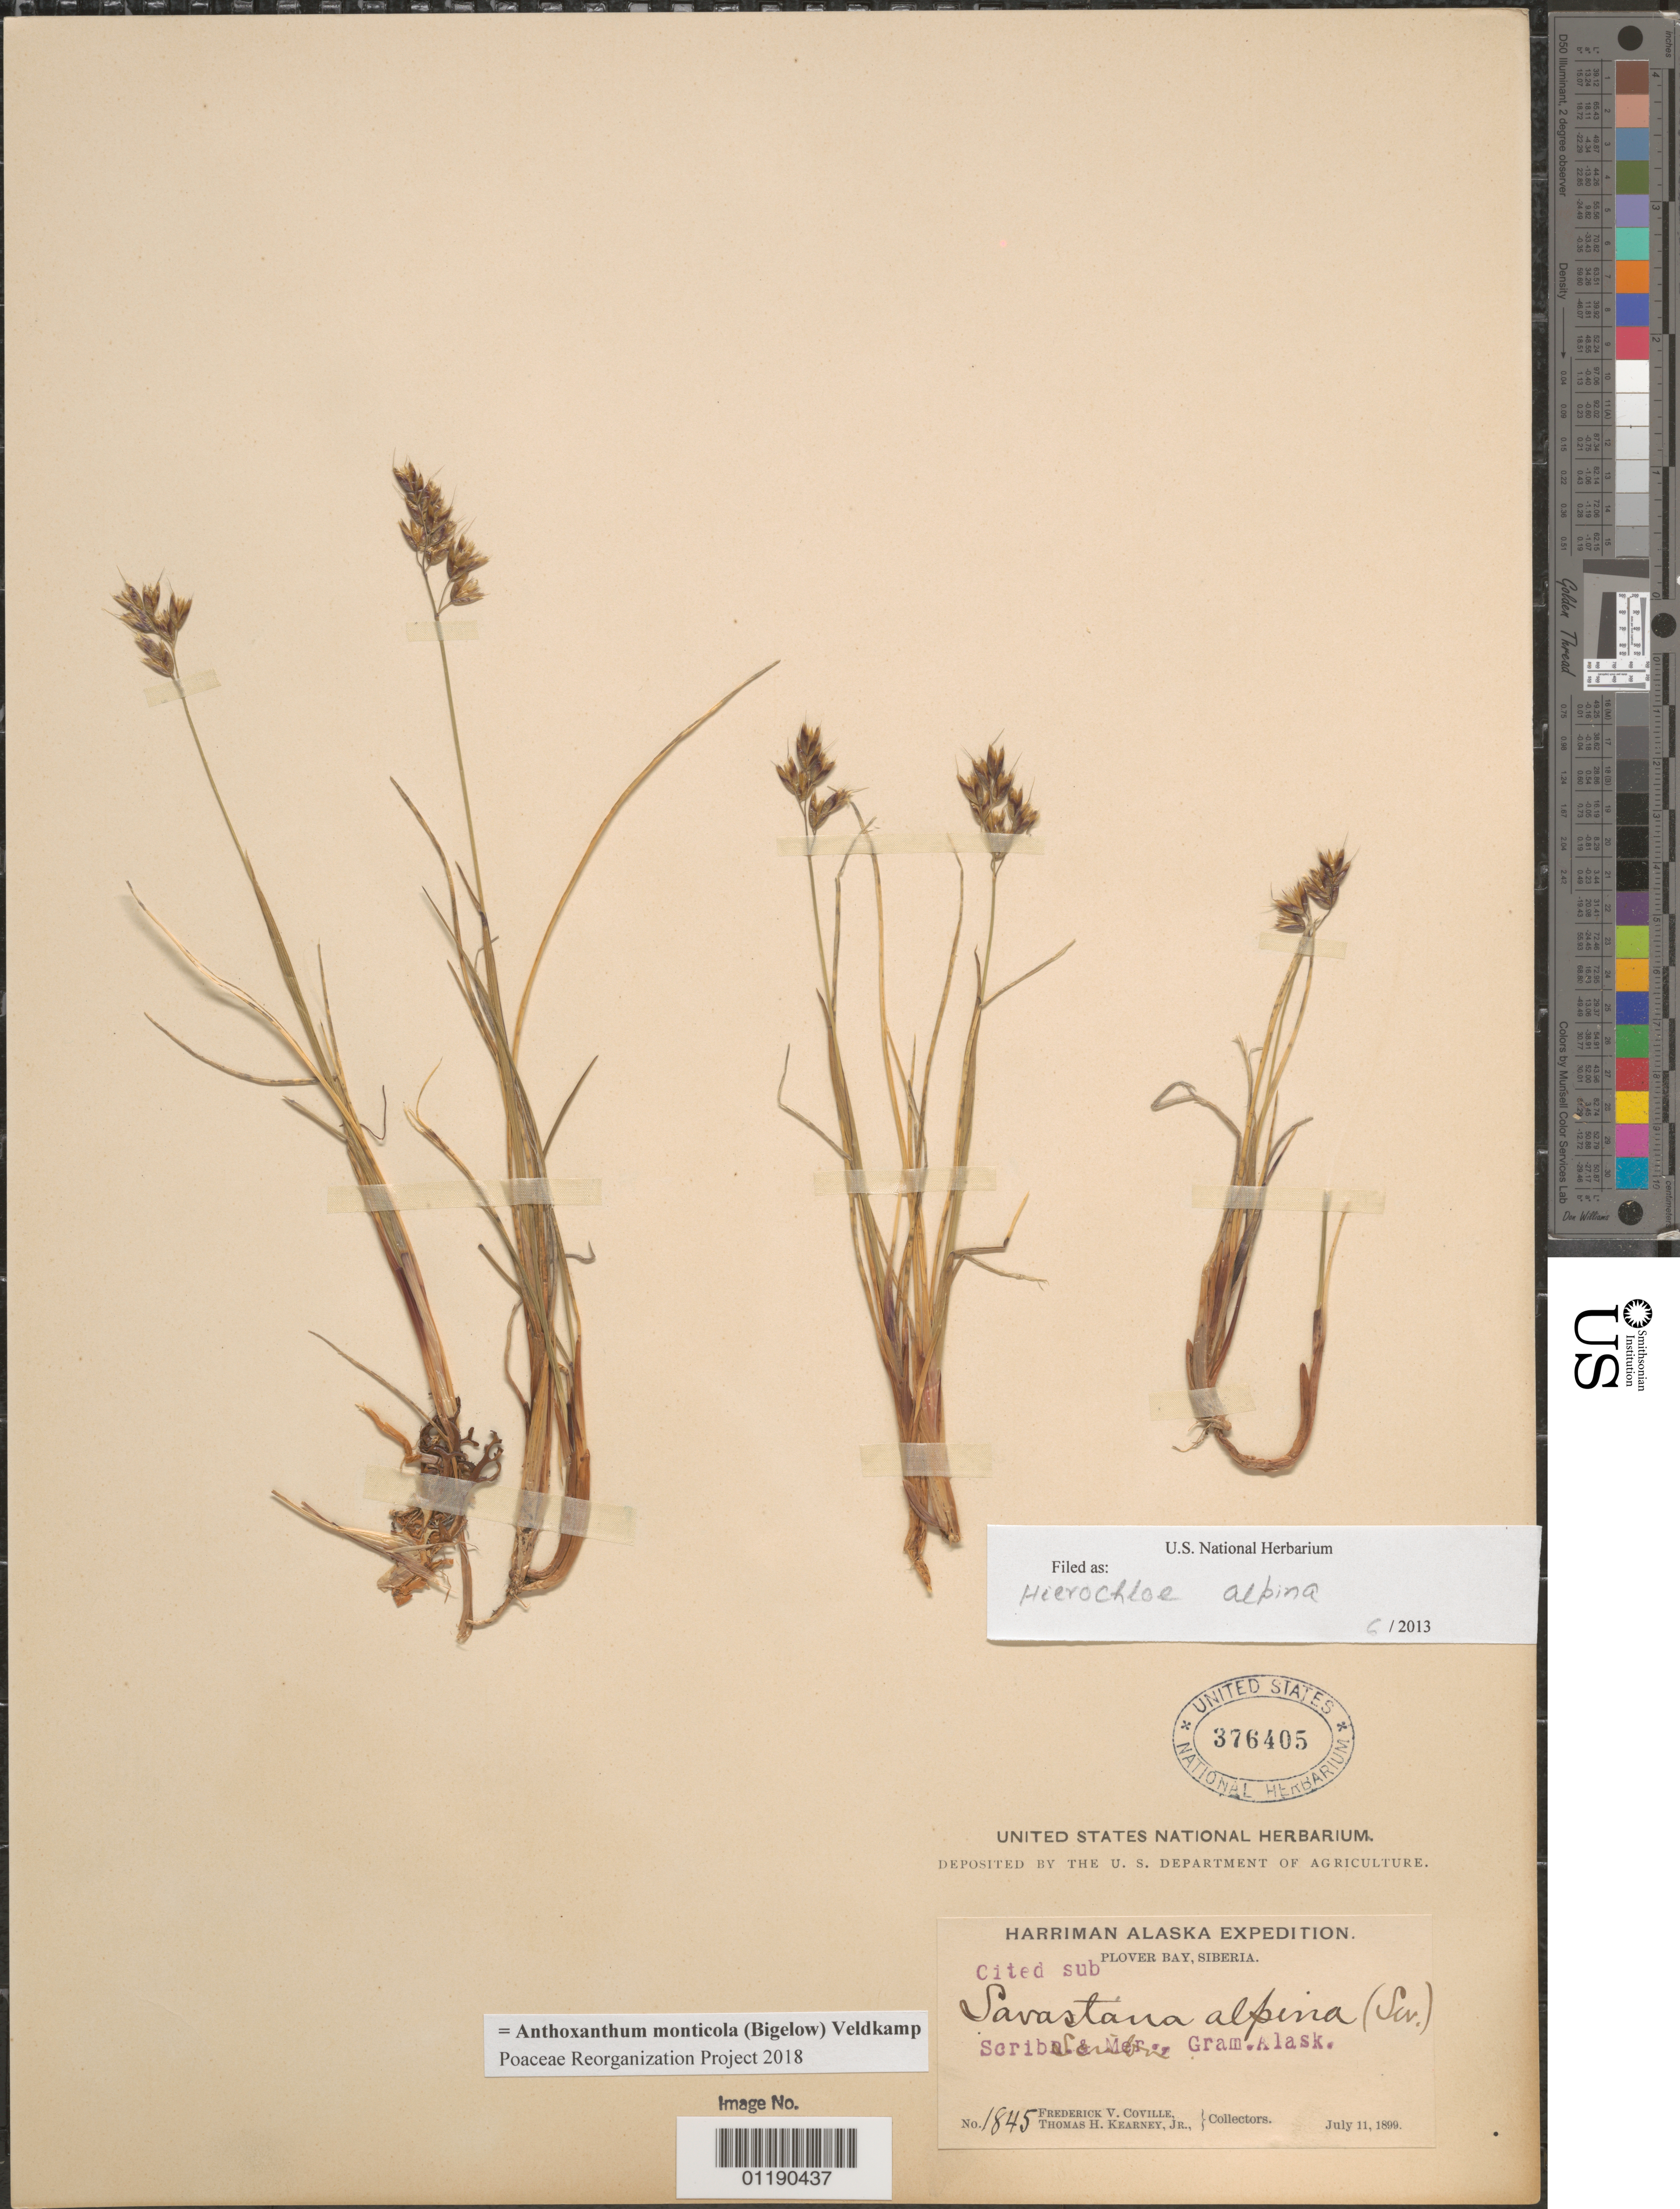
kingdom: Plantae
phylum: Tracheophyta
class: Liliopsida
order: Poales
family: Poaceae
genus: Anthoxanthum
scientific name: Anthoxanthum monticola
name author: (Bigelow) Veldkamp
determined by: Poaceae Reorganization Project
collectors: F. V. Coville & T. H. Kearney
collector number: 1845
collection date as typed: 11 Jul 1899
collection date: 1899-07-11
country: United States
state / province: Alaska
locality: Plover Bay, Siberia [Plover [Providence] Bay is on the easternmost tip of the Russian far east, on Chukotka Pen.]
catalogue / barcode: US 376405